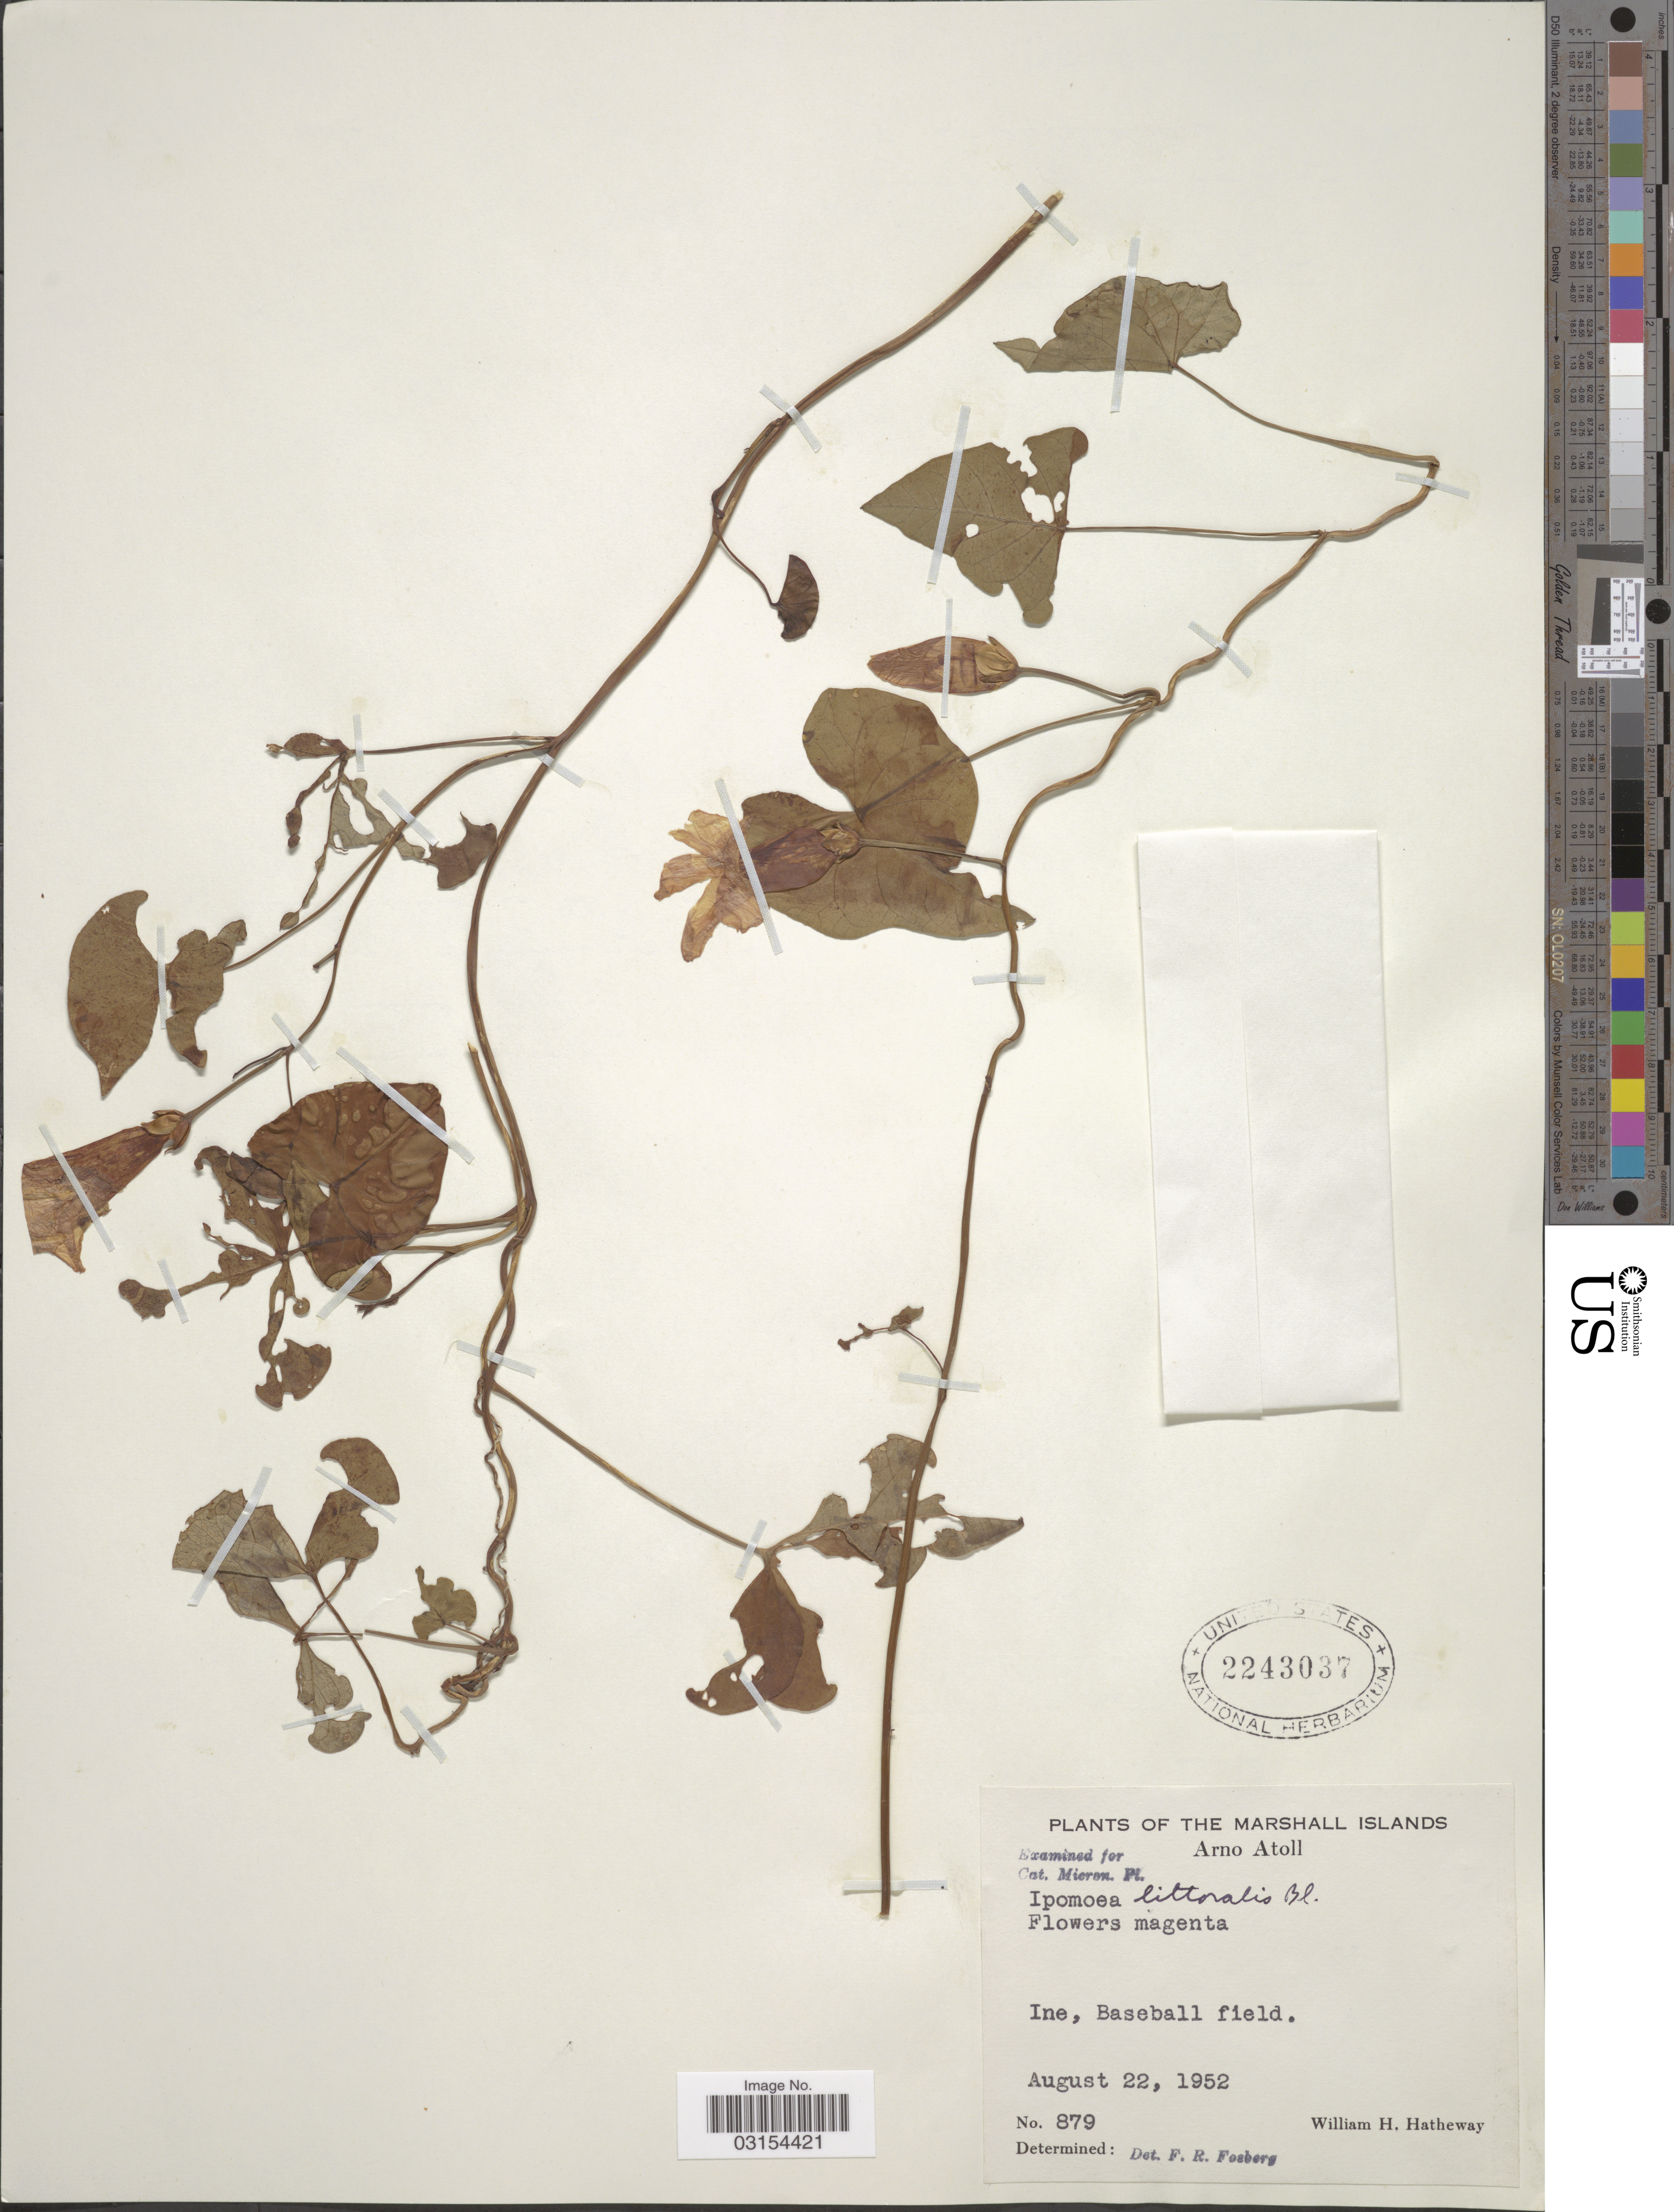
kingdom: Plantae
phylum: Tracheophyta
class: Magnoliopsida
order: Solanales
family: Convolvulaceae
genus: Ipomoea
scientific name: Ipomoea littoralis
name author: Blume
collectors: W. H. Hatheway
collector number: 879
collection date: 1952-08-22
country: Marshall Islands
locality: Arno Atoll. Ine, Baseball field.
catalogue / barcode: US 2243037